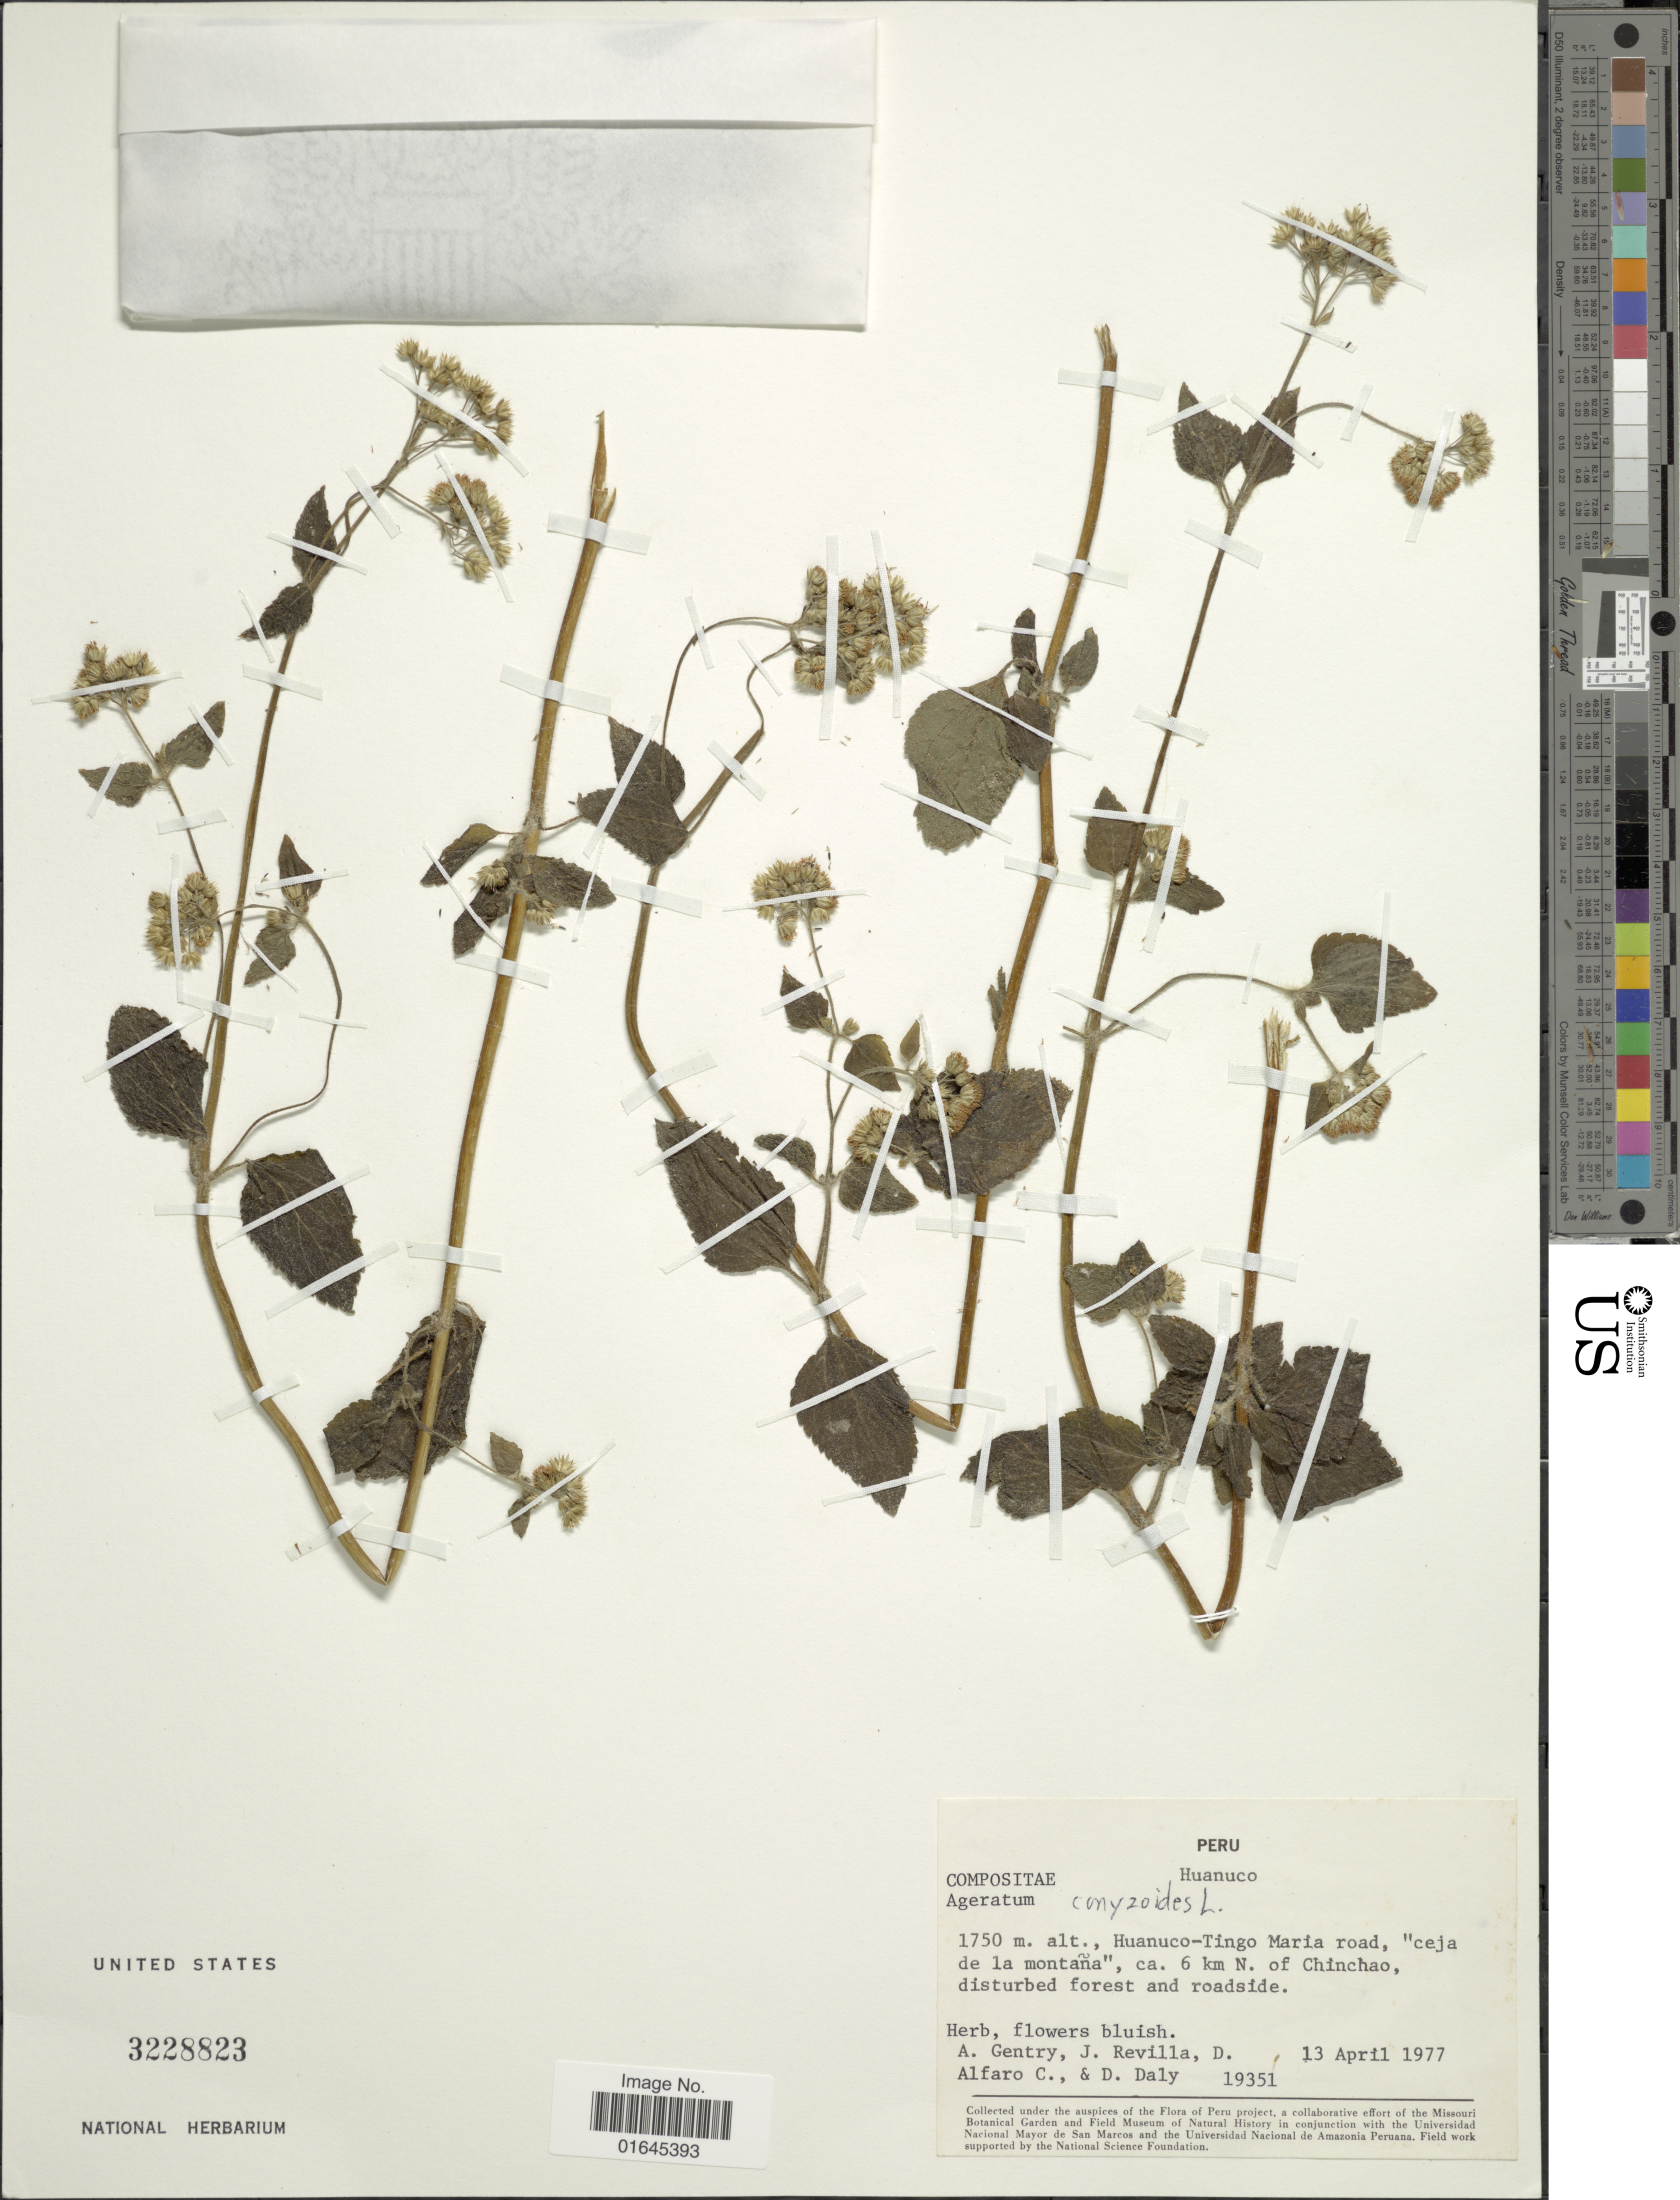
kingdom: Plantae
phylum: Tracheophyta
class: Magnoliopsida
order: Asterales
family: Asteraceae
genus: Ageratum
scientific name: Ageratum conyzoides subsp. conyzoides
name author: L.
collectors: A. H. Gentry, J. Revilla, D. Alfaro Castaneda & D. C. Daly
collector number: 19351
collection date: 1977-04-13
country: Peru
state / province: Huánuco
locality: Huanuco-Tingo Maria road, "ceja de la montaña", ca. 6 km N. of Chinchao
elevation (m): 1750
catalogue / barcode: US 3228823